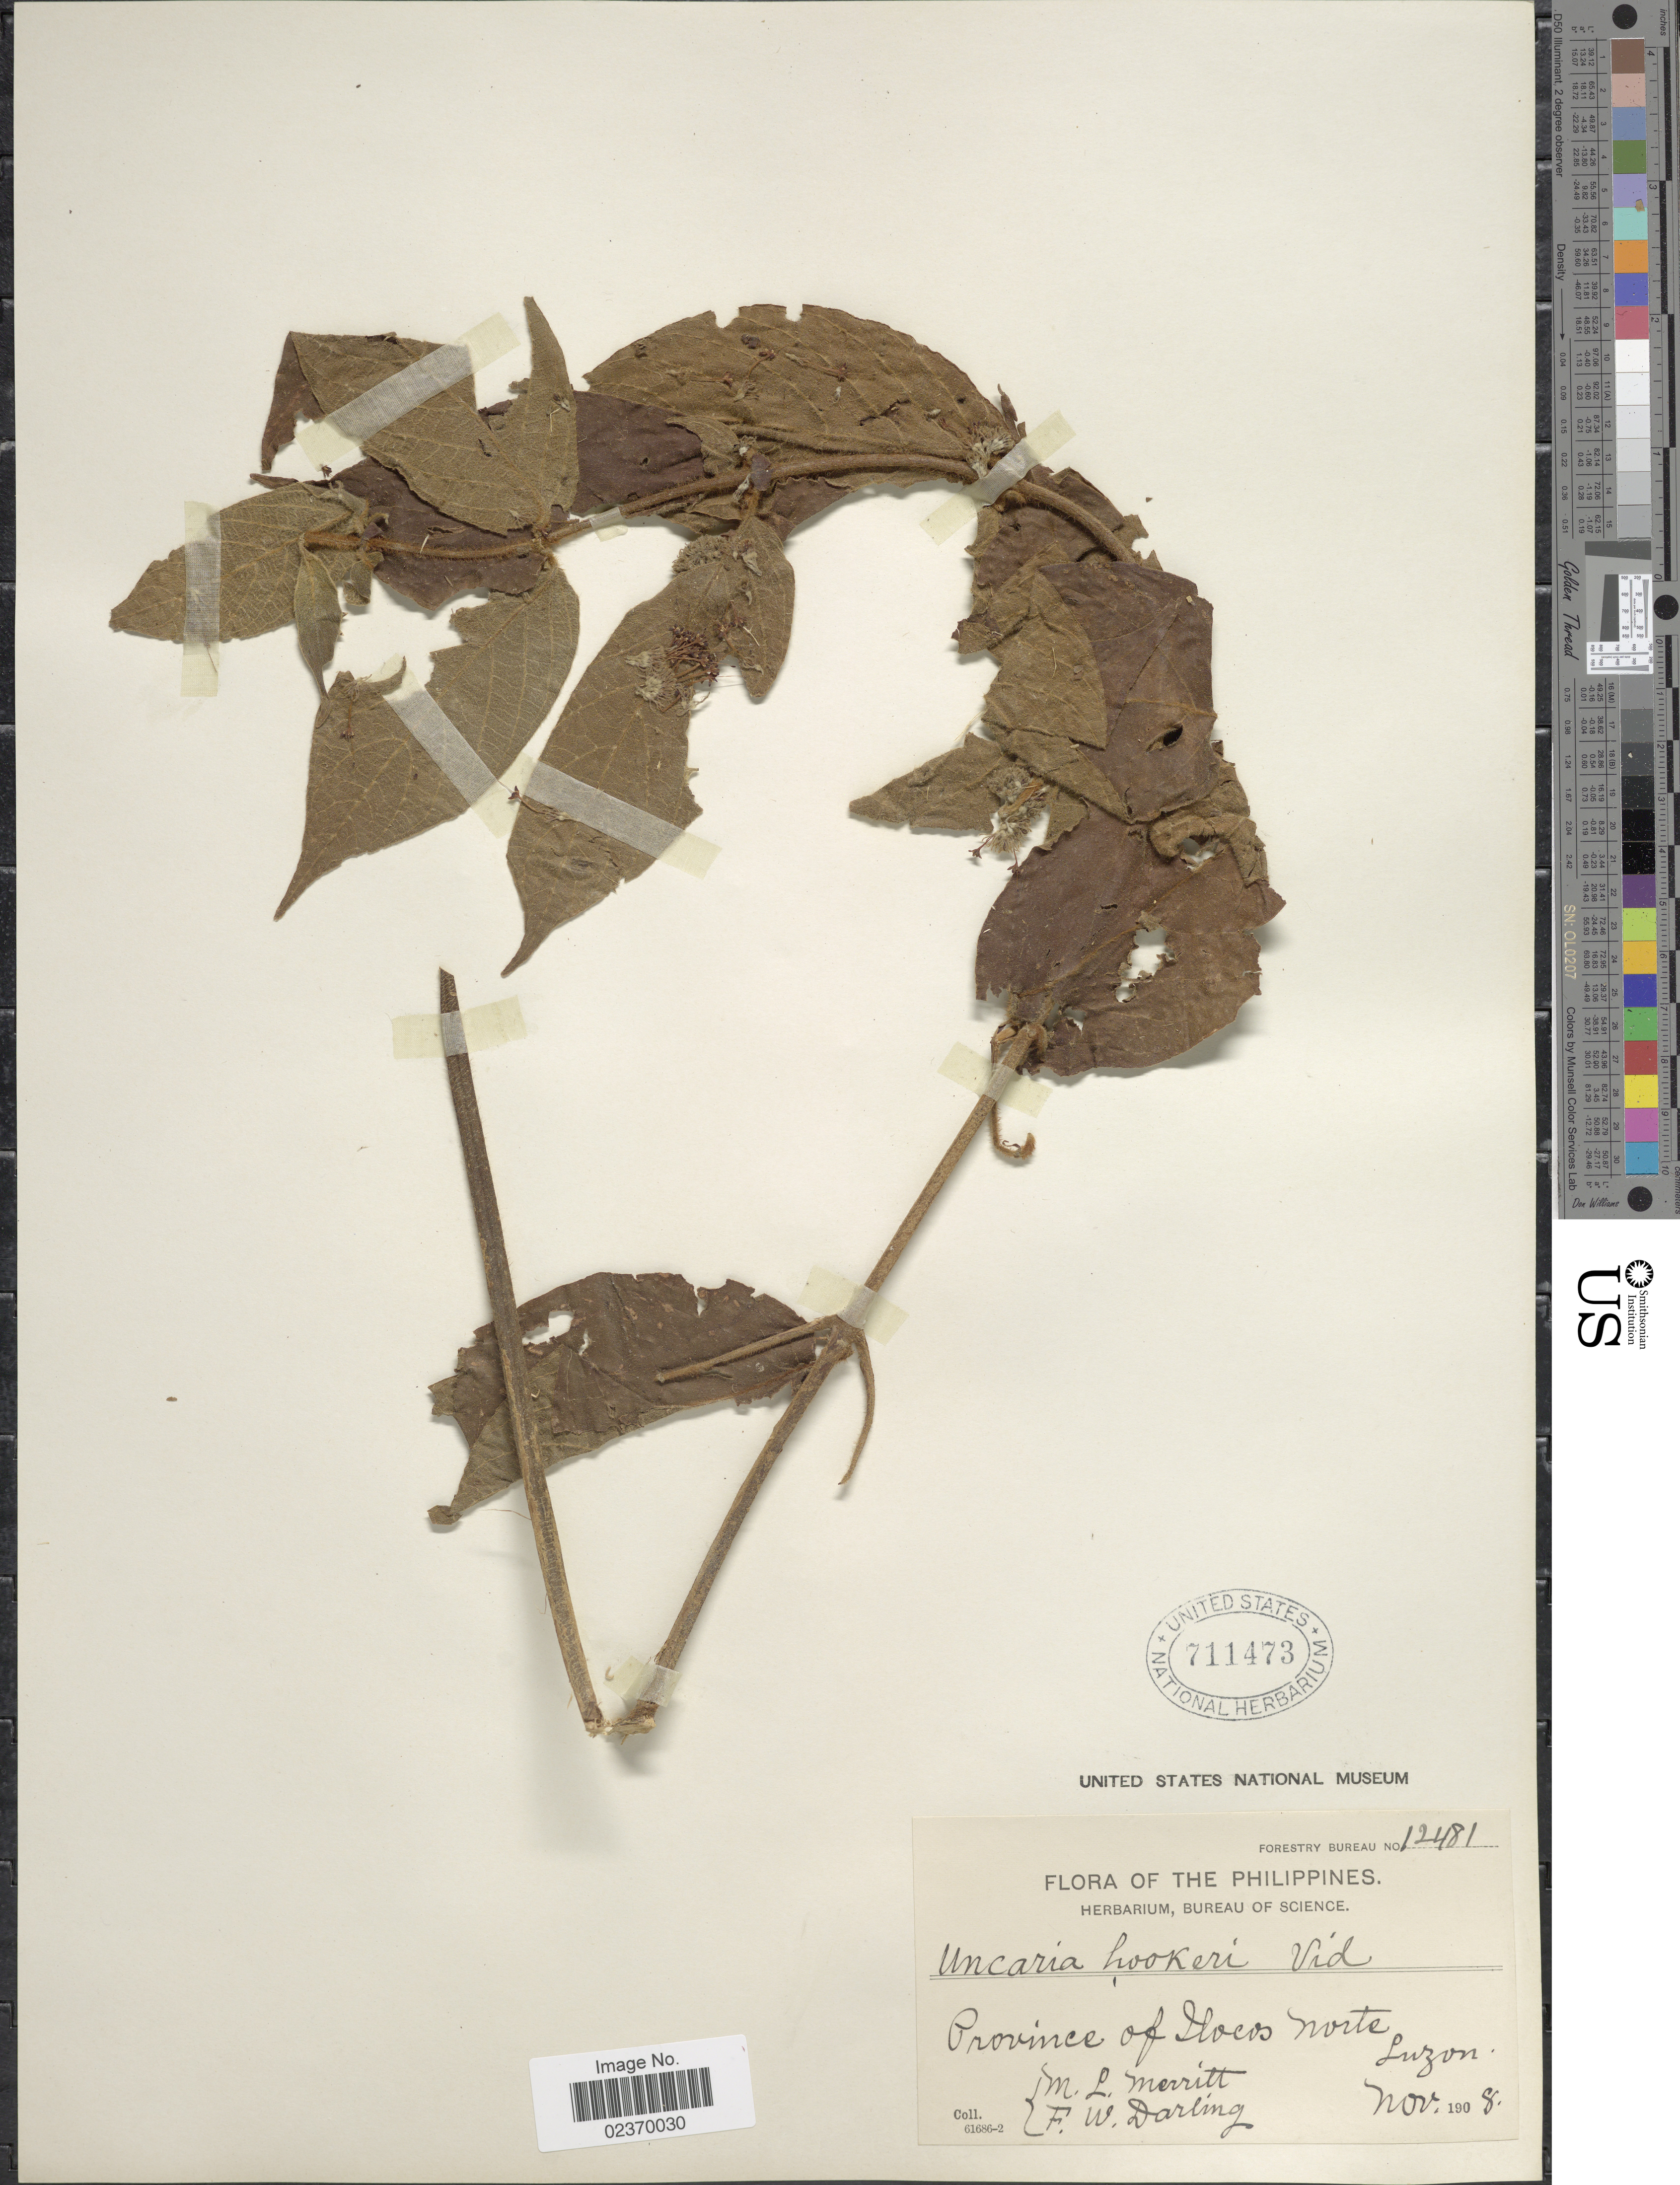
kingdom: Plantae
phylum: Tracheophyta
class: Magnoliopsida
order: Gentianales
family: Rubiaceae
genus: Uncaria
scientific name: Uncaria perrottetii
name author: (A. Rich.) Merr.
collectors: M. L. Merritt & F. Darling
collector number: Forestry Bureau 12481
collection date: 1908-11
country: Philippines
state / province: Ilocos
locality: Province of Ilocos Norte, Luzon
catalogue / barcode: US 711473